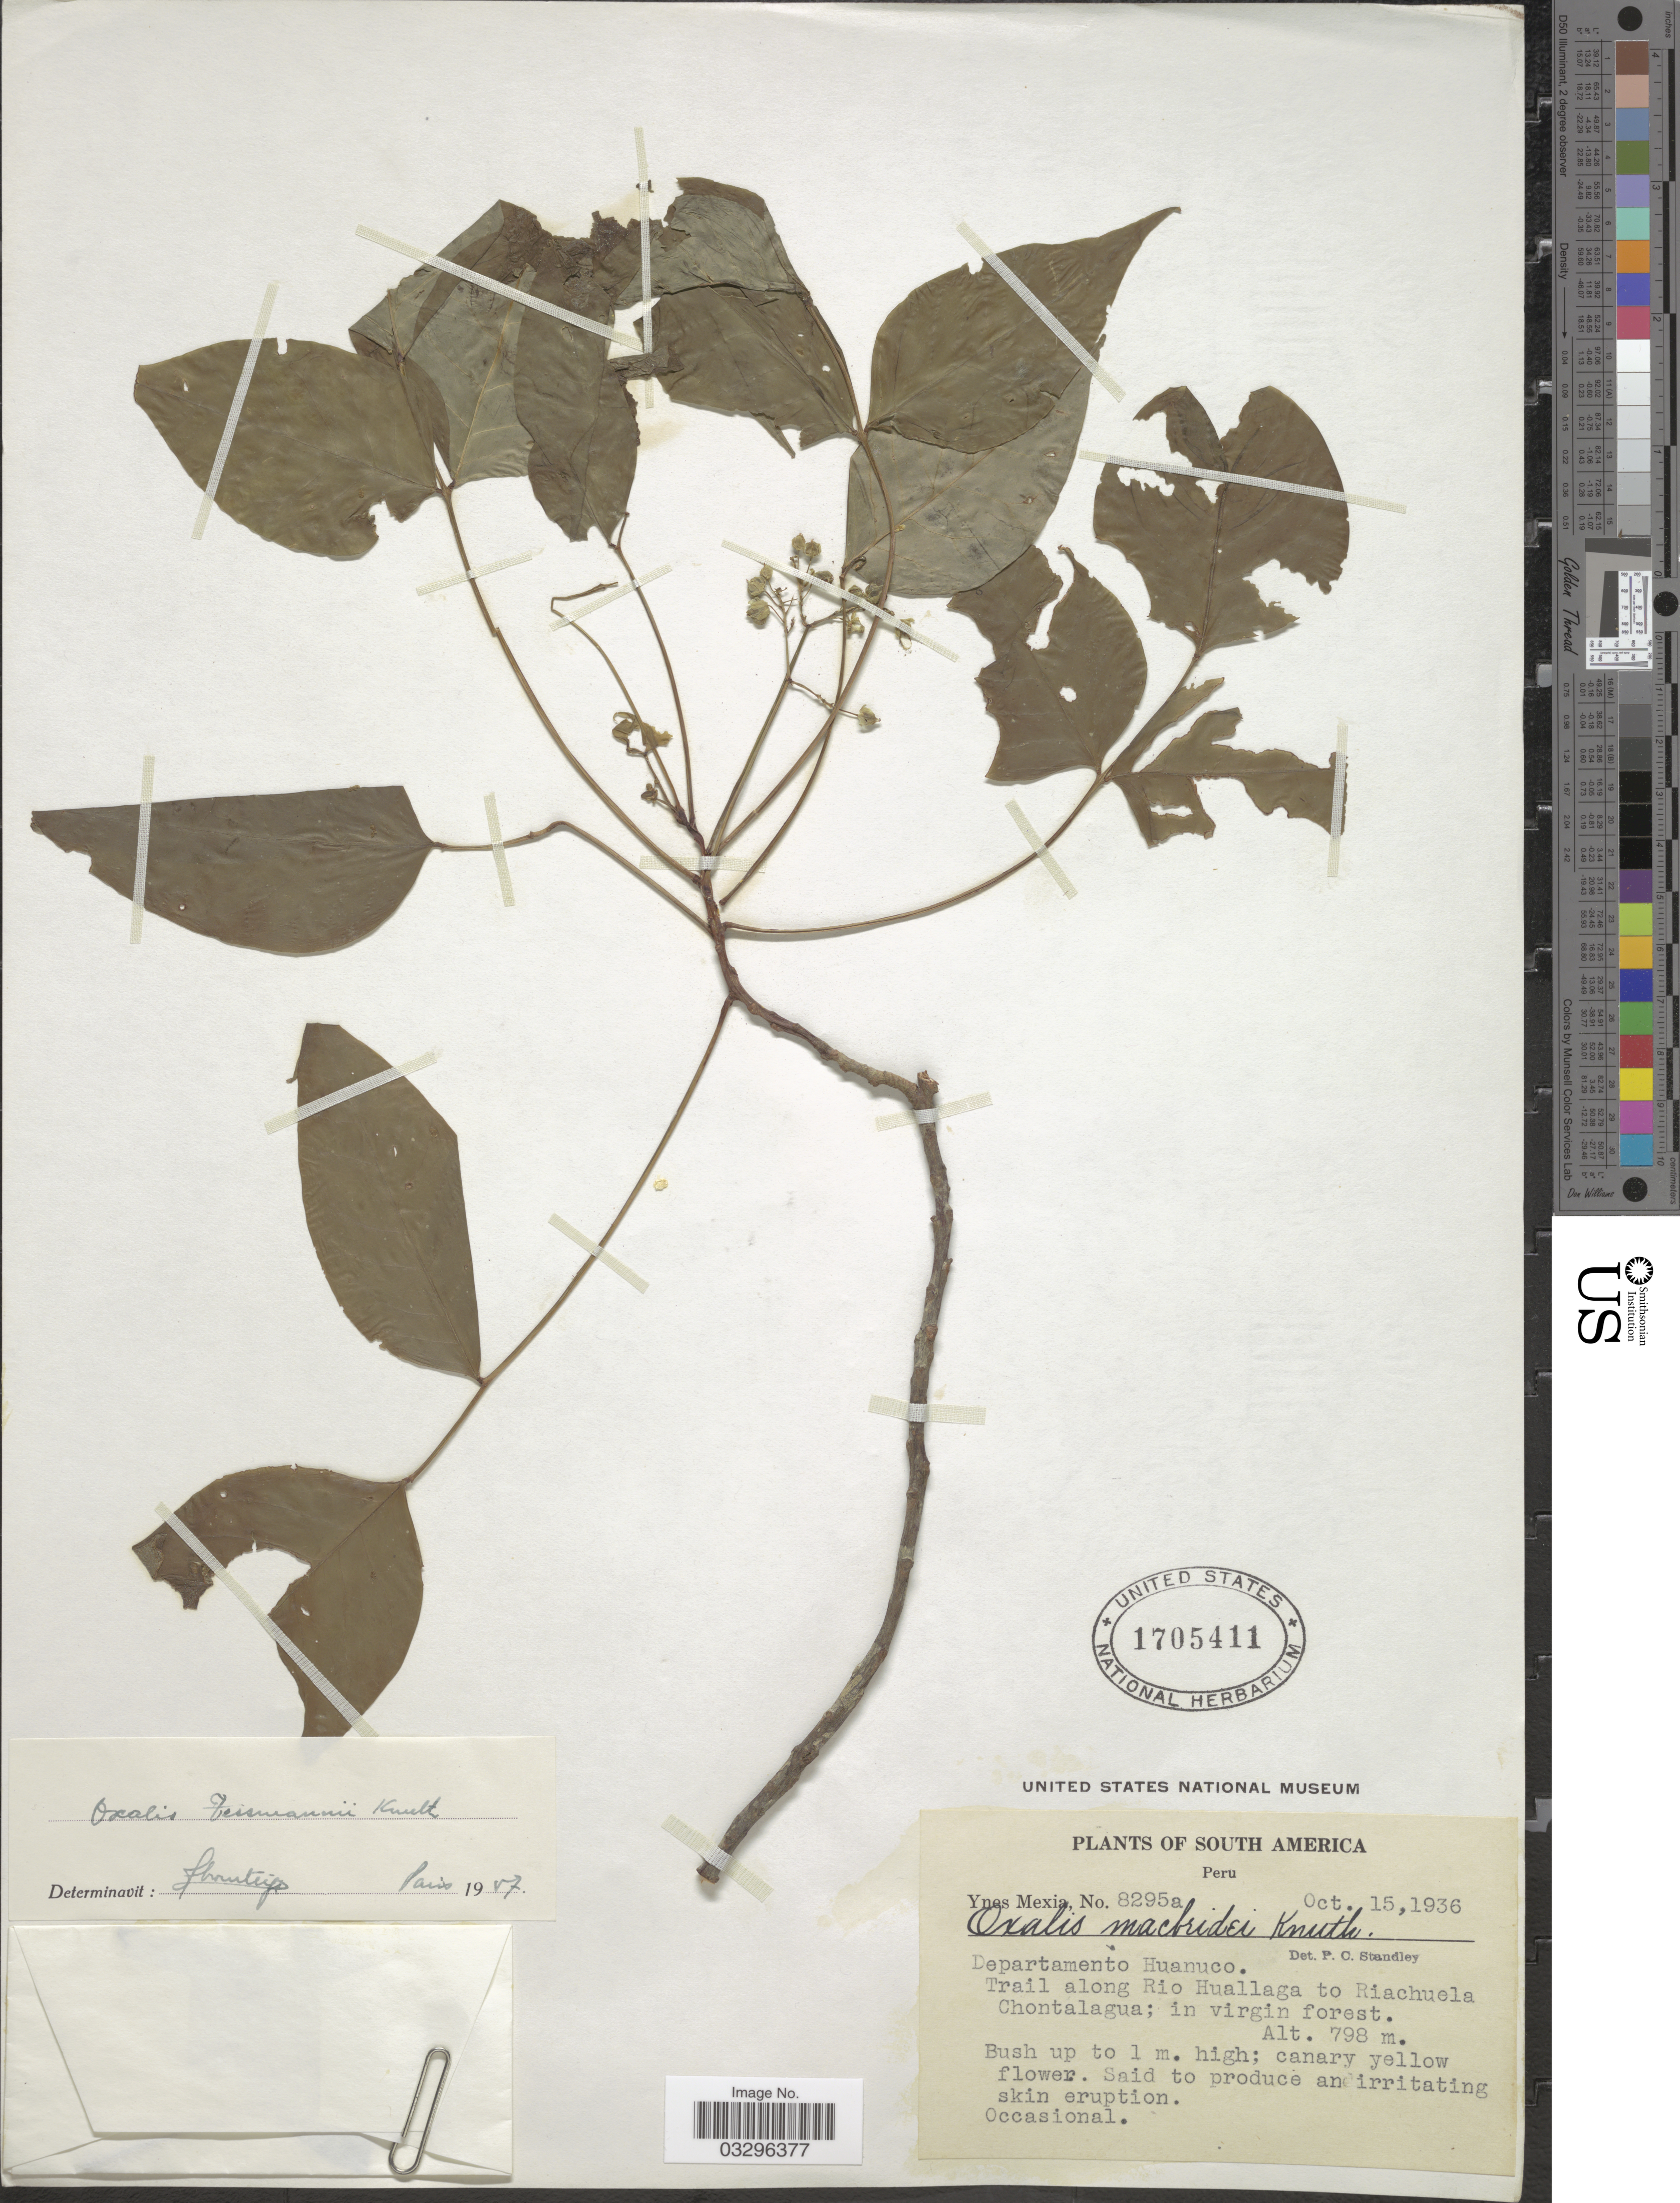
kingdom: Plantae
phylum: Tracheophyta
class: Magnoliopsida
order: Oxalidales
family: Oxalidaceae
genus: Oxalis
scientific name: Oxalis tessmannii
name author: R. Knuth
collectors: Y. Mexia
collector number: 8295a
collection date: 1936-10-15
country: Peru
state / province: Huánuco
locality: Departamento Huanuco. Trail along Rio Huallaga to Riachuela. Chontalagua.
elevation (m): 798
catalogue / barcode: US 1705411